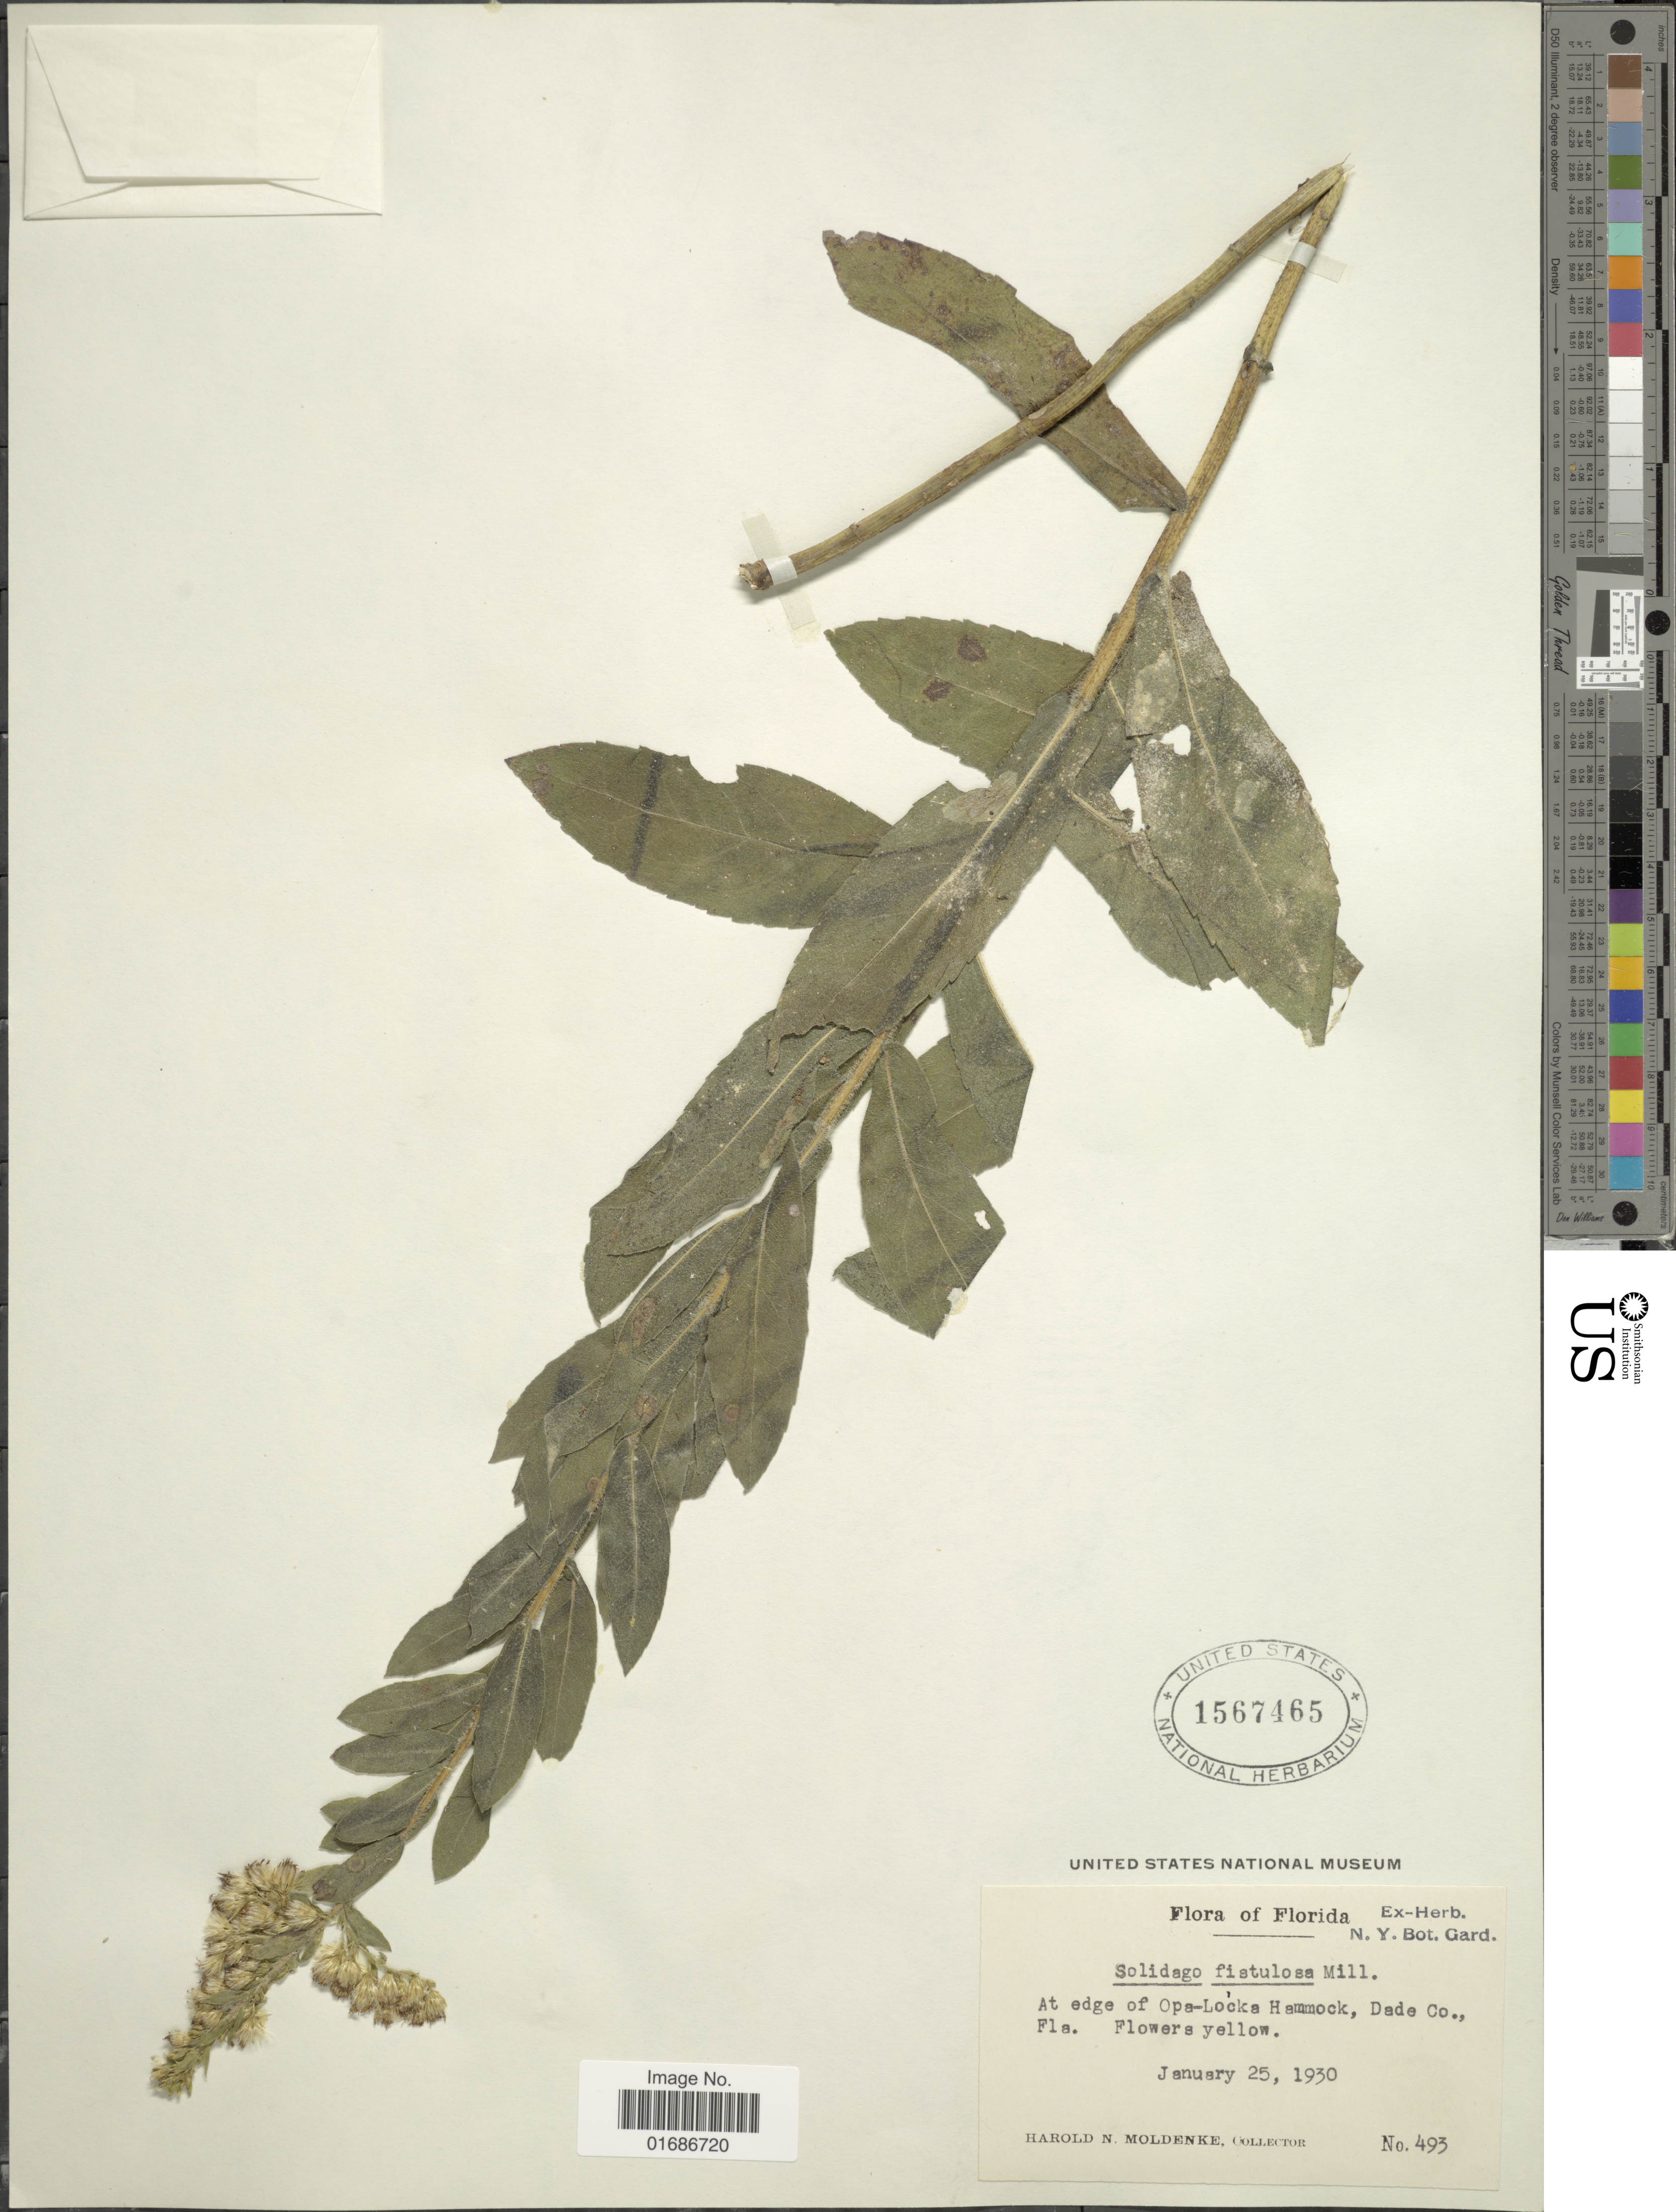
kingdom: Plantae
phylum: Tracheophyta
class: Magnoliopsida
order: Asterales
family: Asteraceae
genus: Solidago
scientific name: Solidago fistulosa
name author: Mill.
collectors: H. N. Moldenke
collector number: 493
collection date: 1930-01-25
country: United States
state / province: Florida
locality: At edge of Opa-Locka Hammock, Dade Co., Fla.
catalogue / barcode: US 1567465